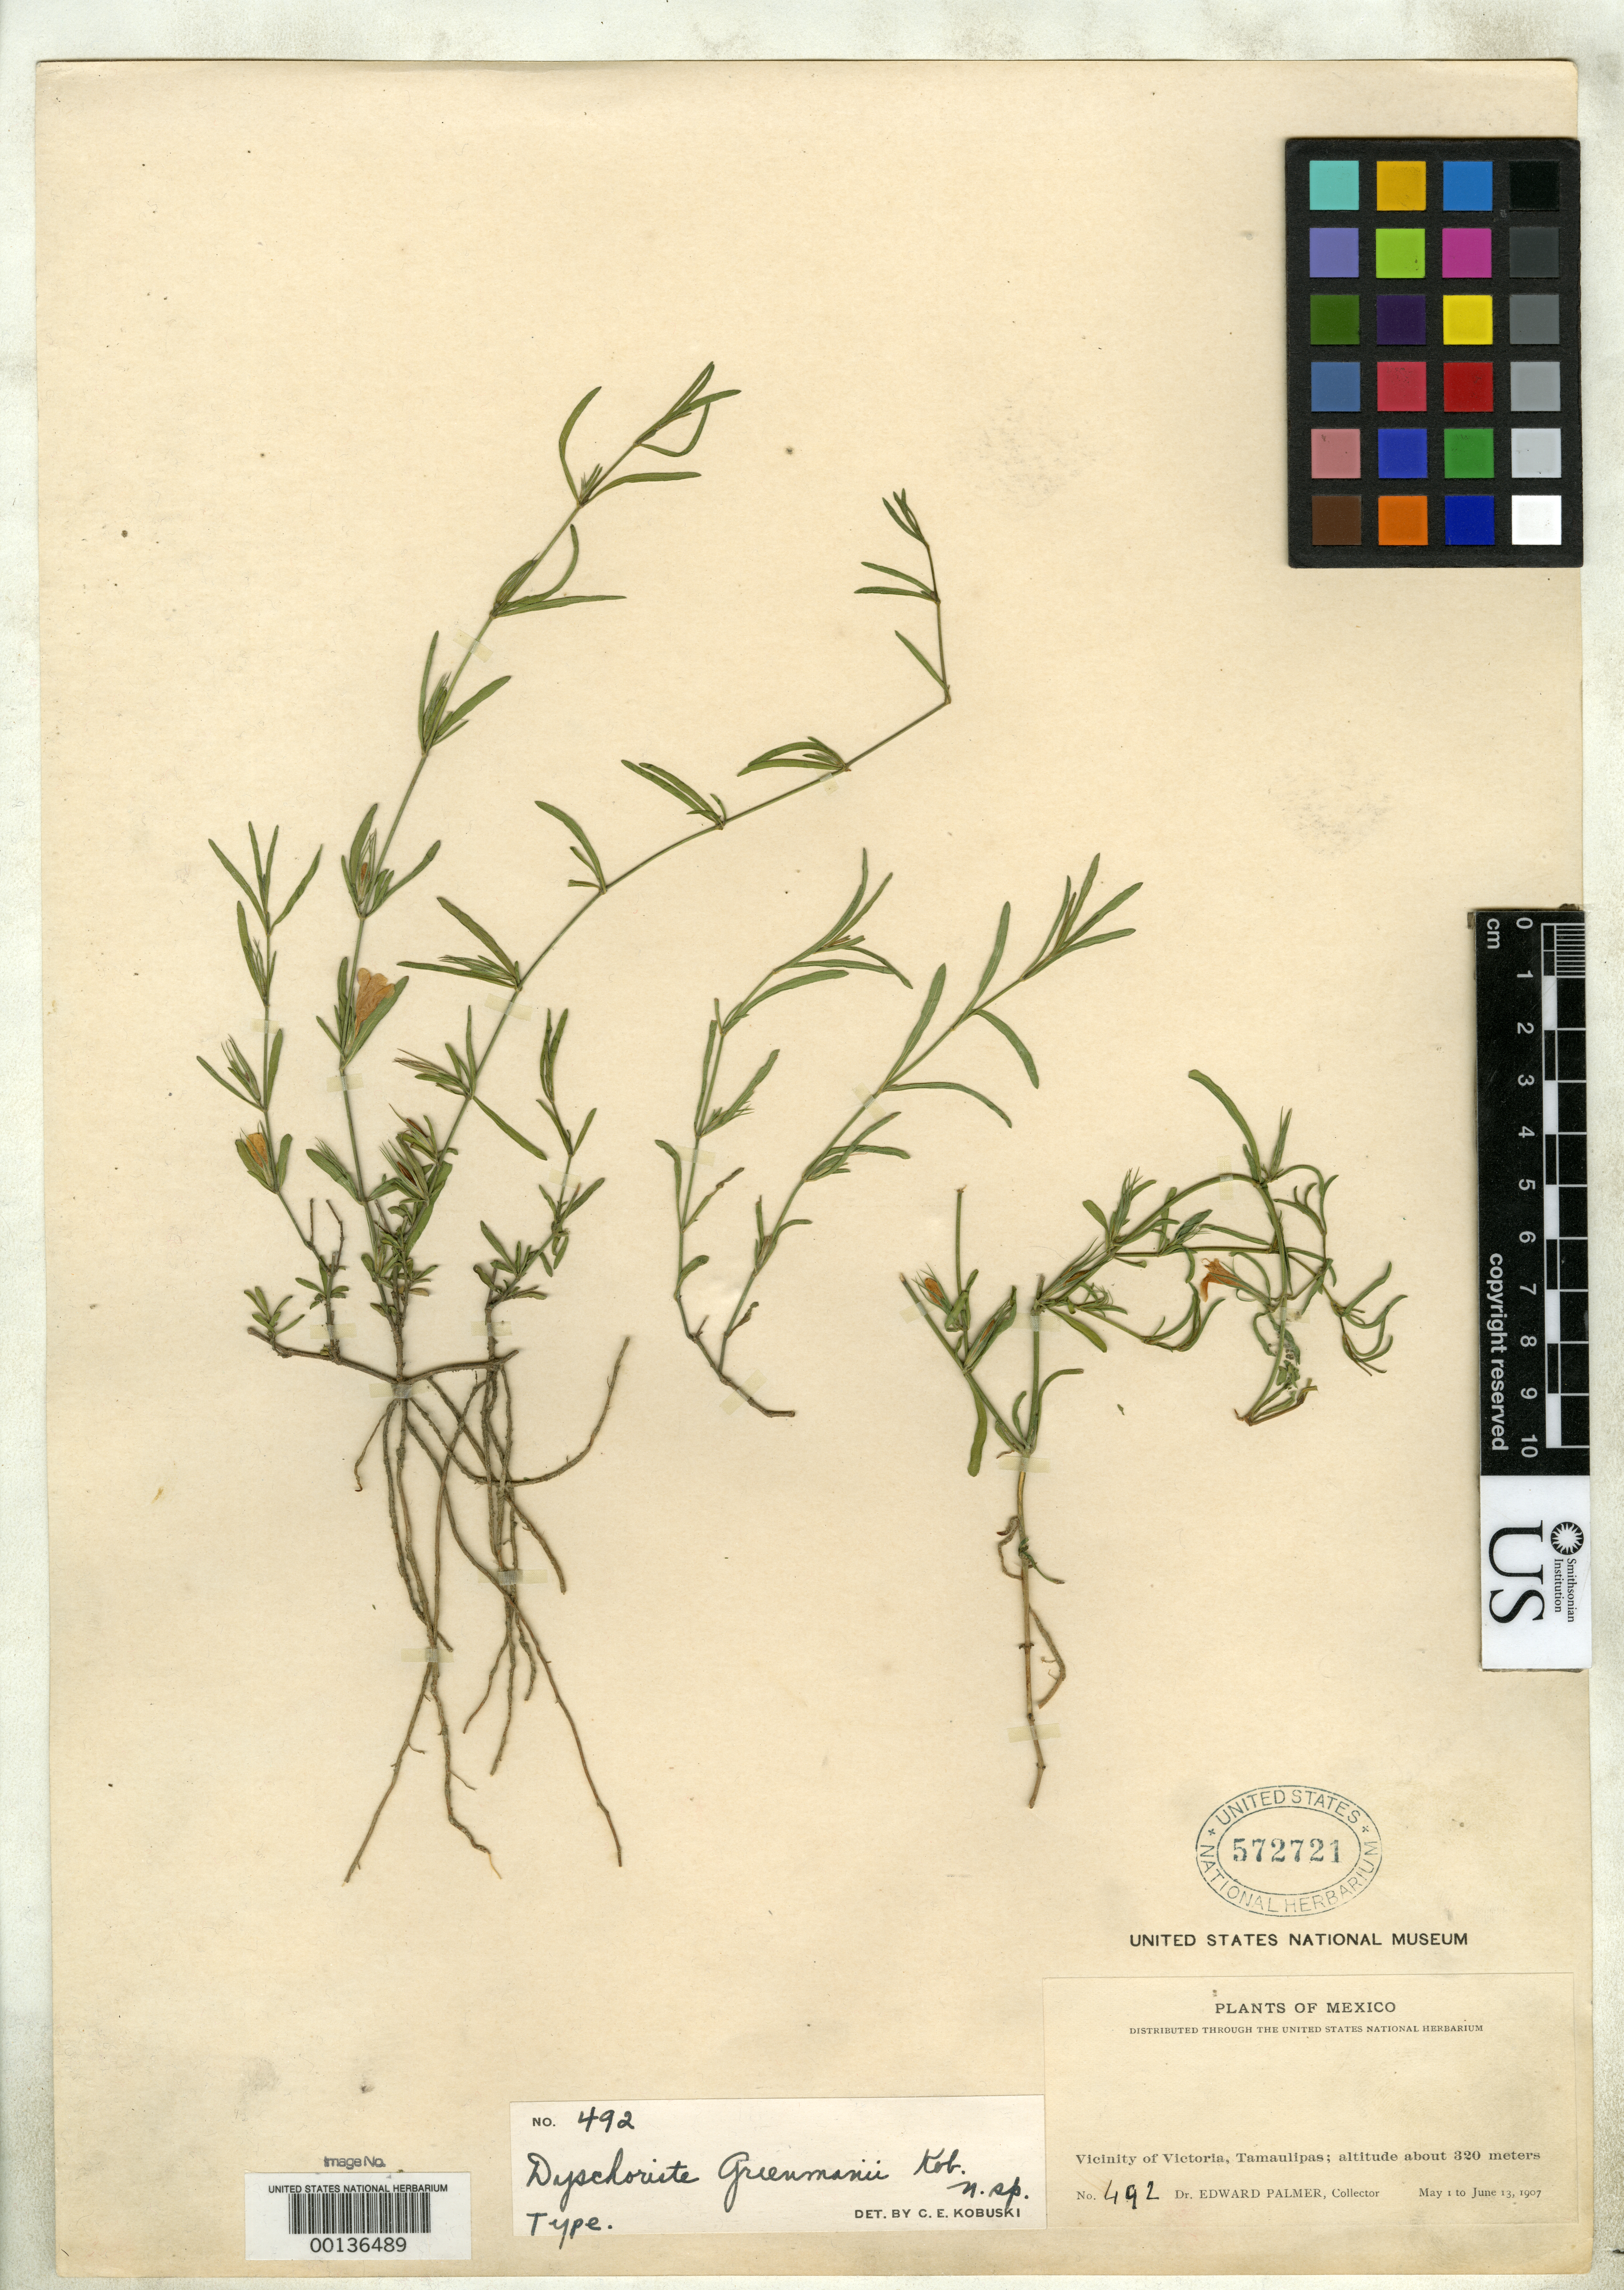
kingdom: Plantae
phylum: Tracheophyta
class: Magnoliopsida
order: Lamiales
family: Acanthaceae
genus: Dyschoriste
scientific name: Dyschoriste greenmanii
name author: Kobuski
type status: Holotype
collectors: E. Palmer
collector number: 492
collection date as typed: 01 May 1907 to 13 Jun 1907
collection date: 1907-05-01/1907-06-13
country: Mexico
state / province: Tamaulipas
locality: Vicinity of Victoria.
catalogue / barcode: US 572721